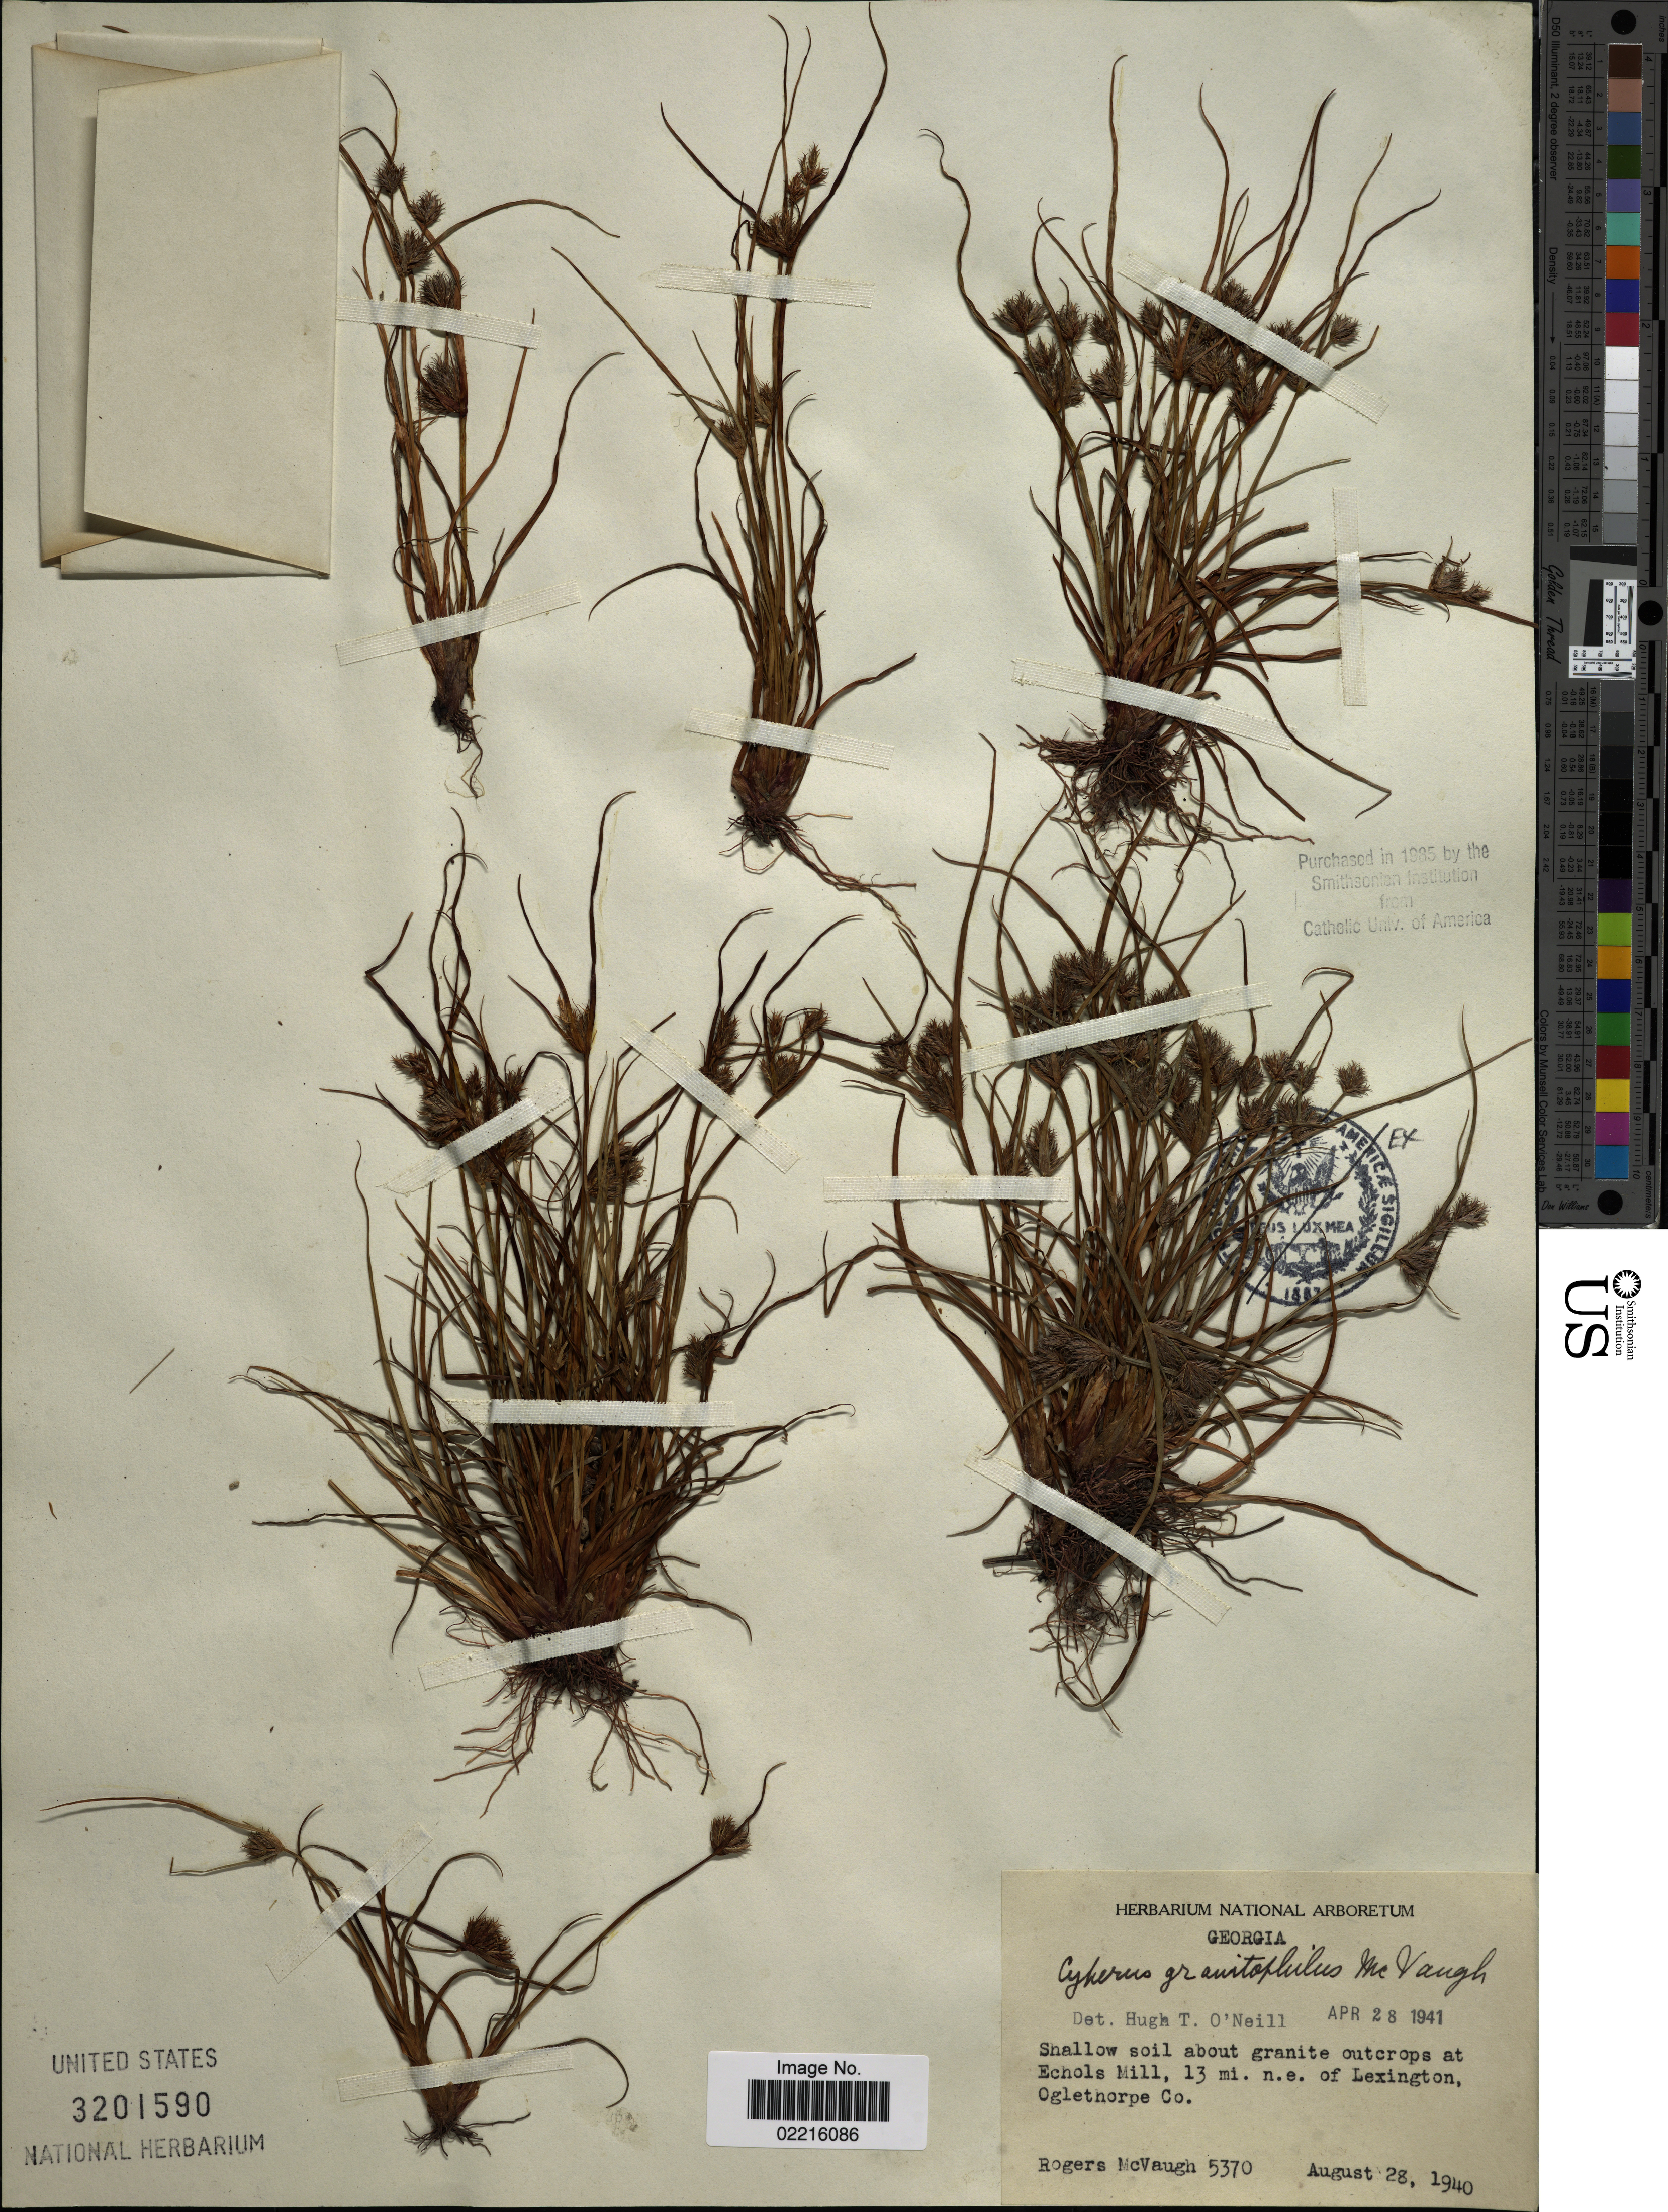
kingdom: Plantae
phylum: Tracheophyta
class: Liliopsida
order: Poales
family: Cyperaceae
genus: Cyperus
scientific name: Cyperus granitophilus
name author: McVaugh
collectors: R. McVaugh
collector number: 5370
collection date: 1940-08-28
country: United States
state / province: Georgia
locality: Shallow soil about granite outcrops at Echols Mill, 13 mi n.e. of Lexington, Oglethorpe Co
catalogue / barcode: US 3201590